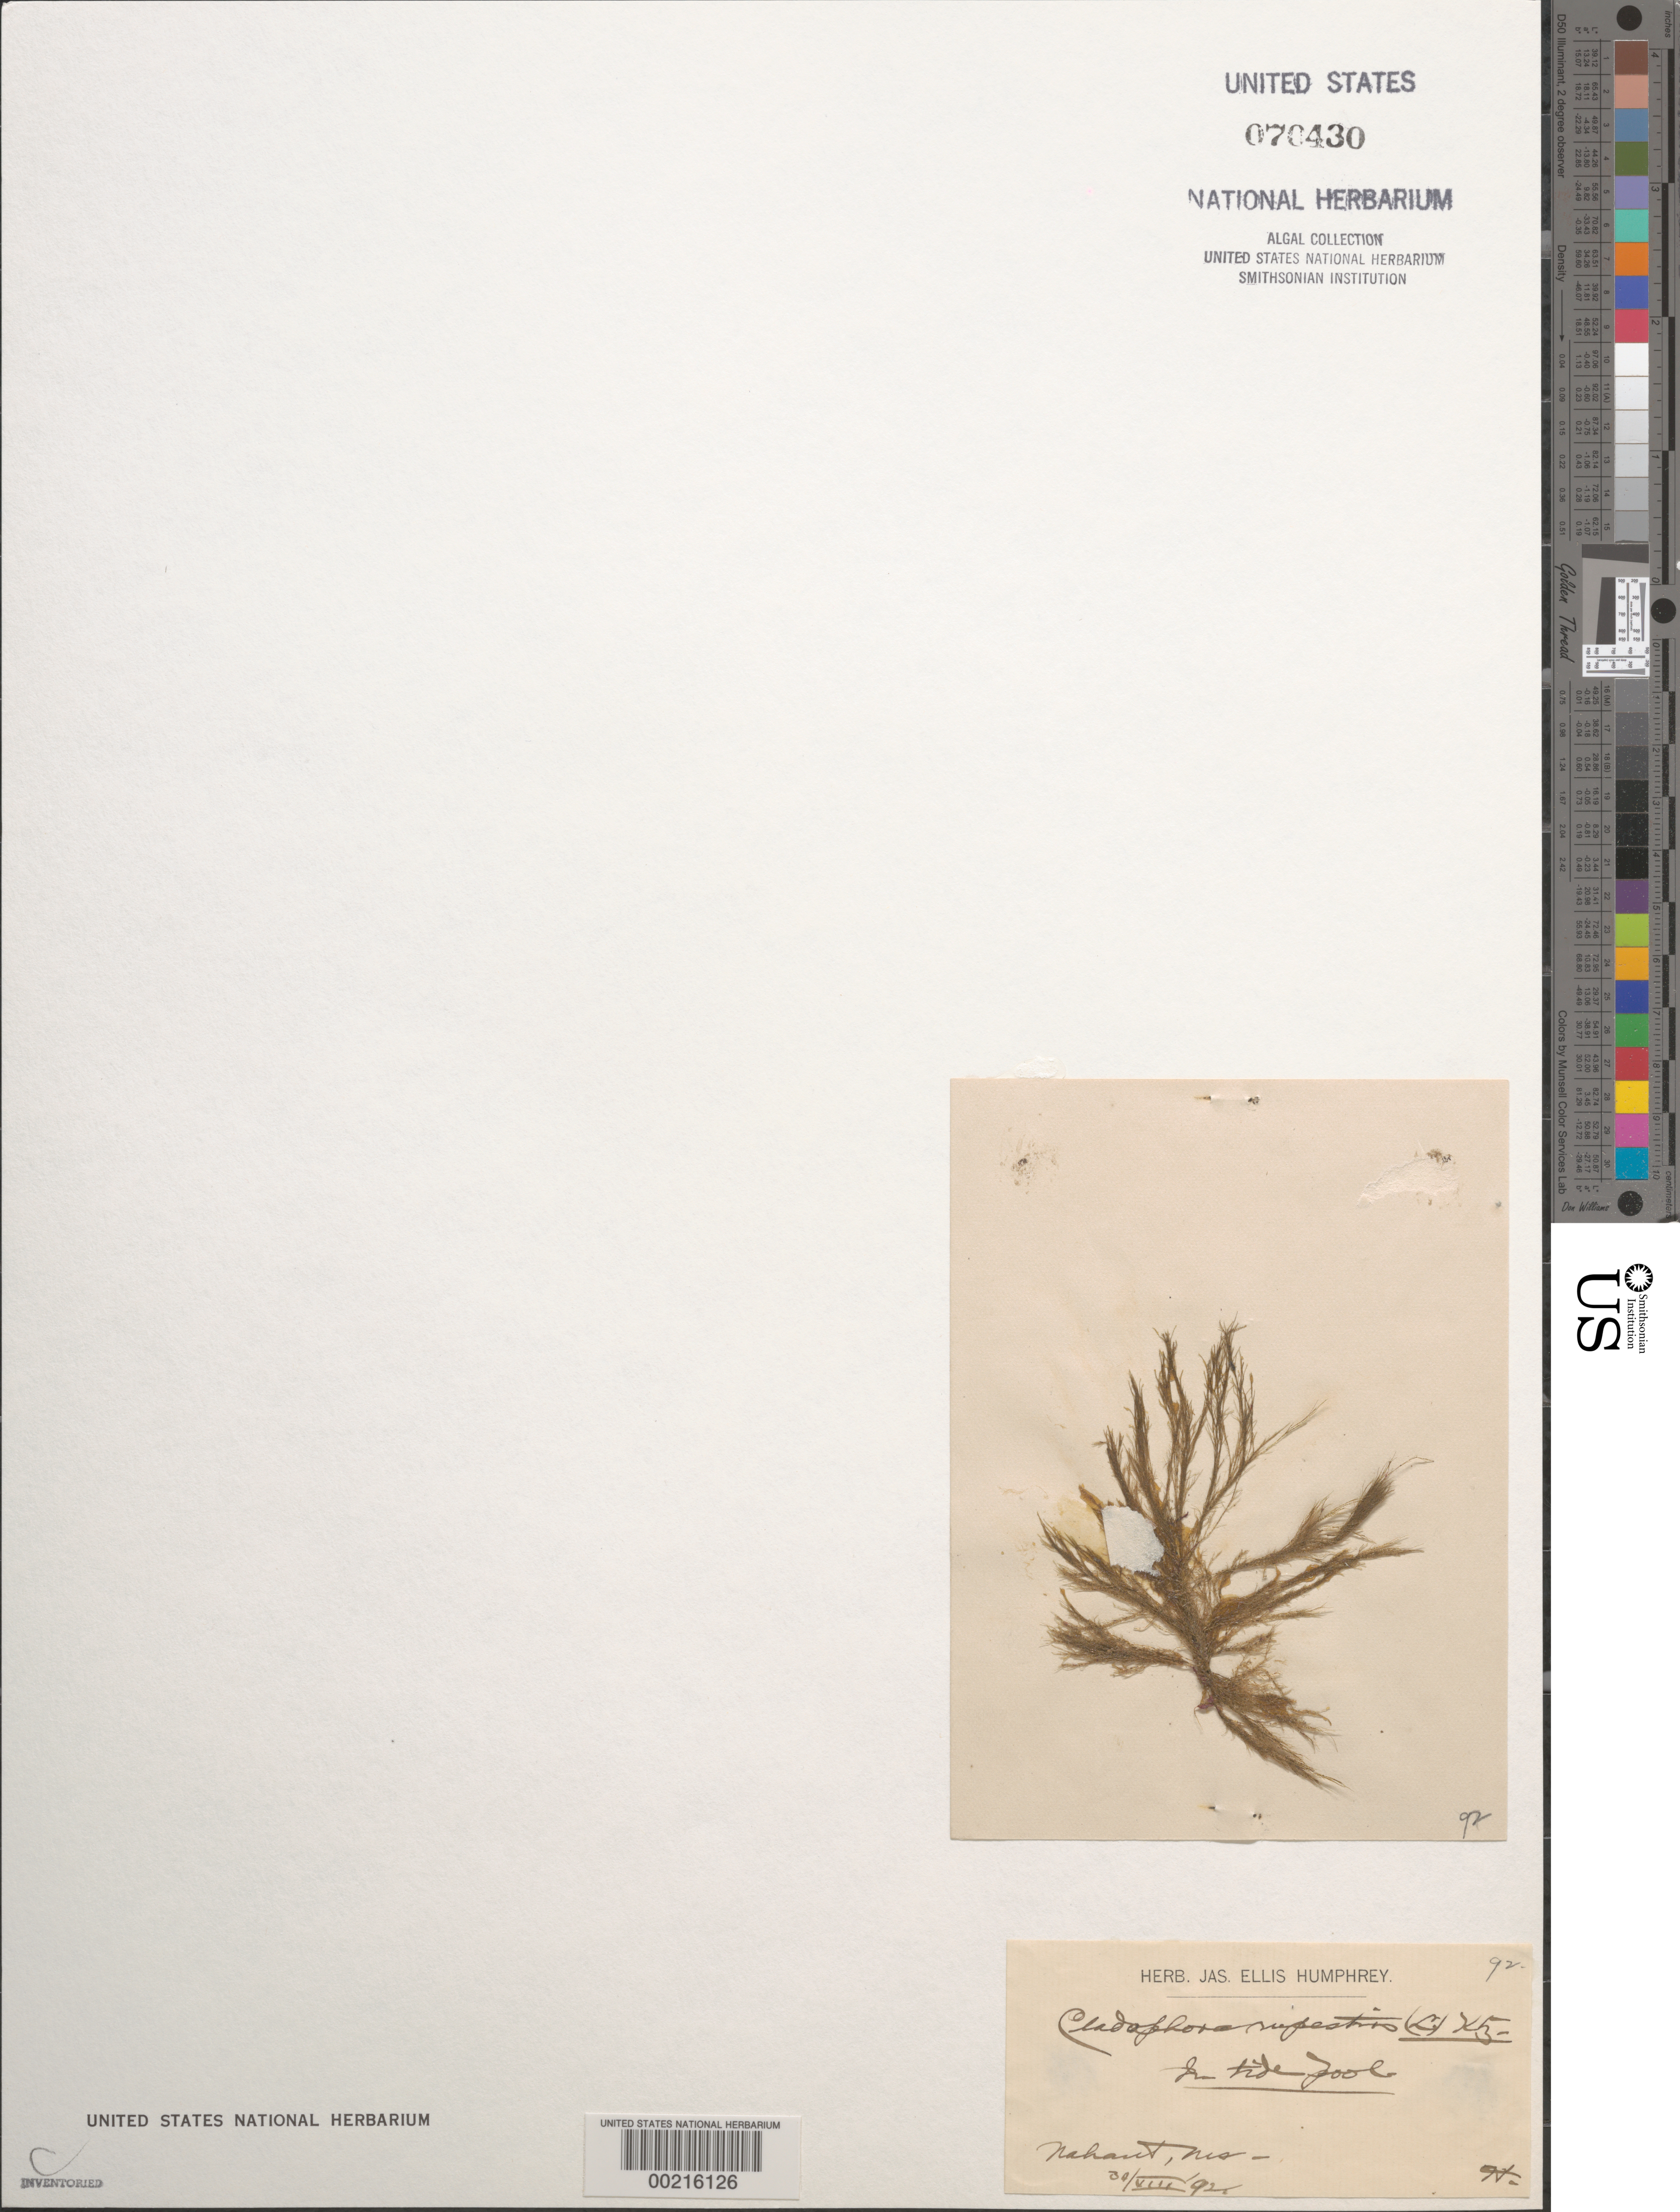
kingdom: Plantae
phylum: Chlorophyta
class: Ulvophyceae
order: Cladophorales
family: Cladophoraceae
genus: Cladophora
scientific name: Cladophora rupestris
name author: (Roth) Kütz.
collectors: J. Humphrey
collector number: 92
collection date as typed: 30 Aug 1892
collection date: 1892-08-30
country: United States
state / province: Massachusetts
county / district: Essex County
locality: Nahant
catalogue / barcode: US 70430